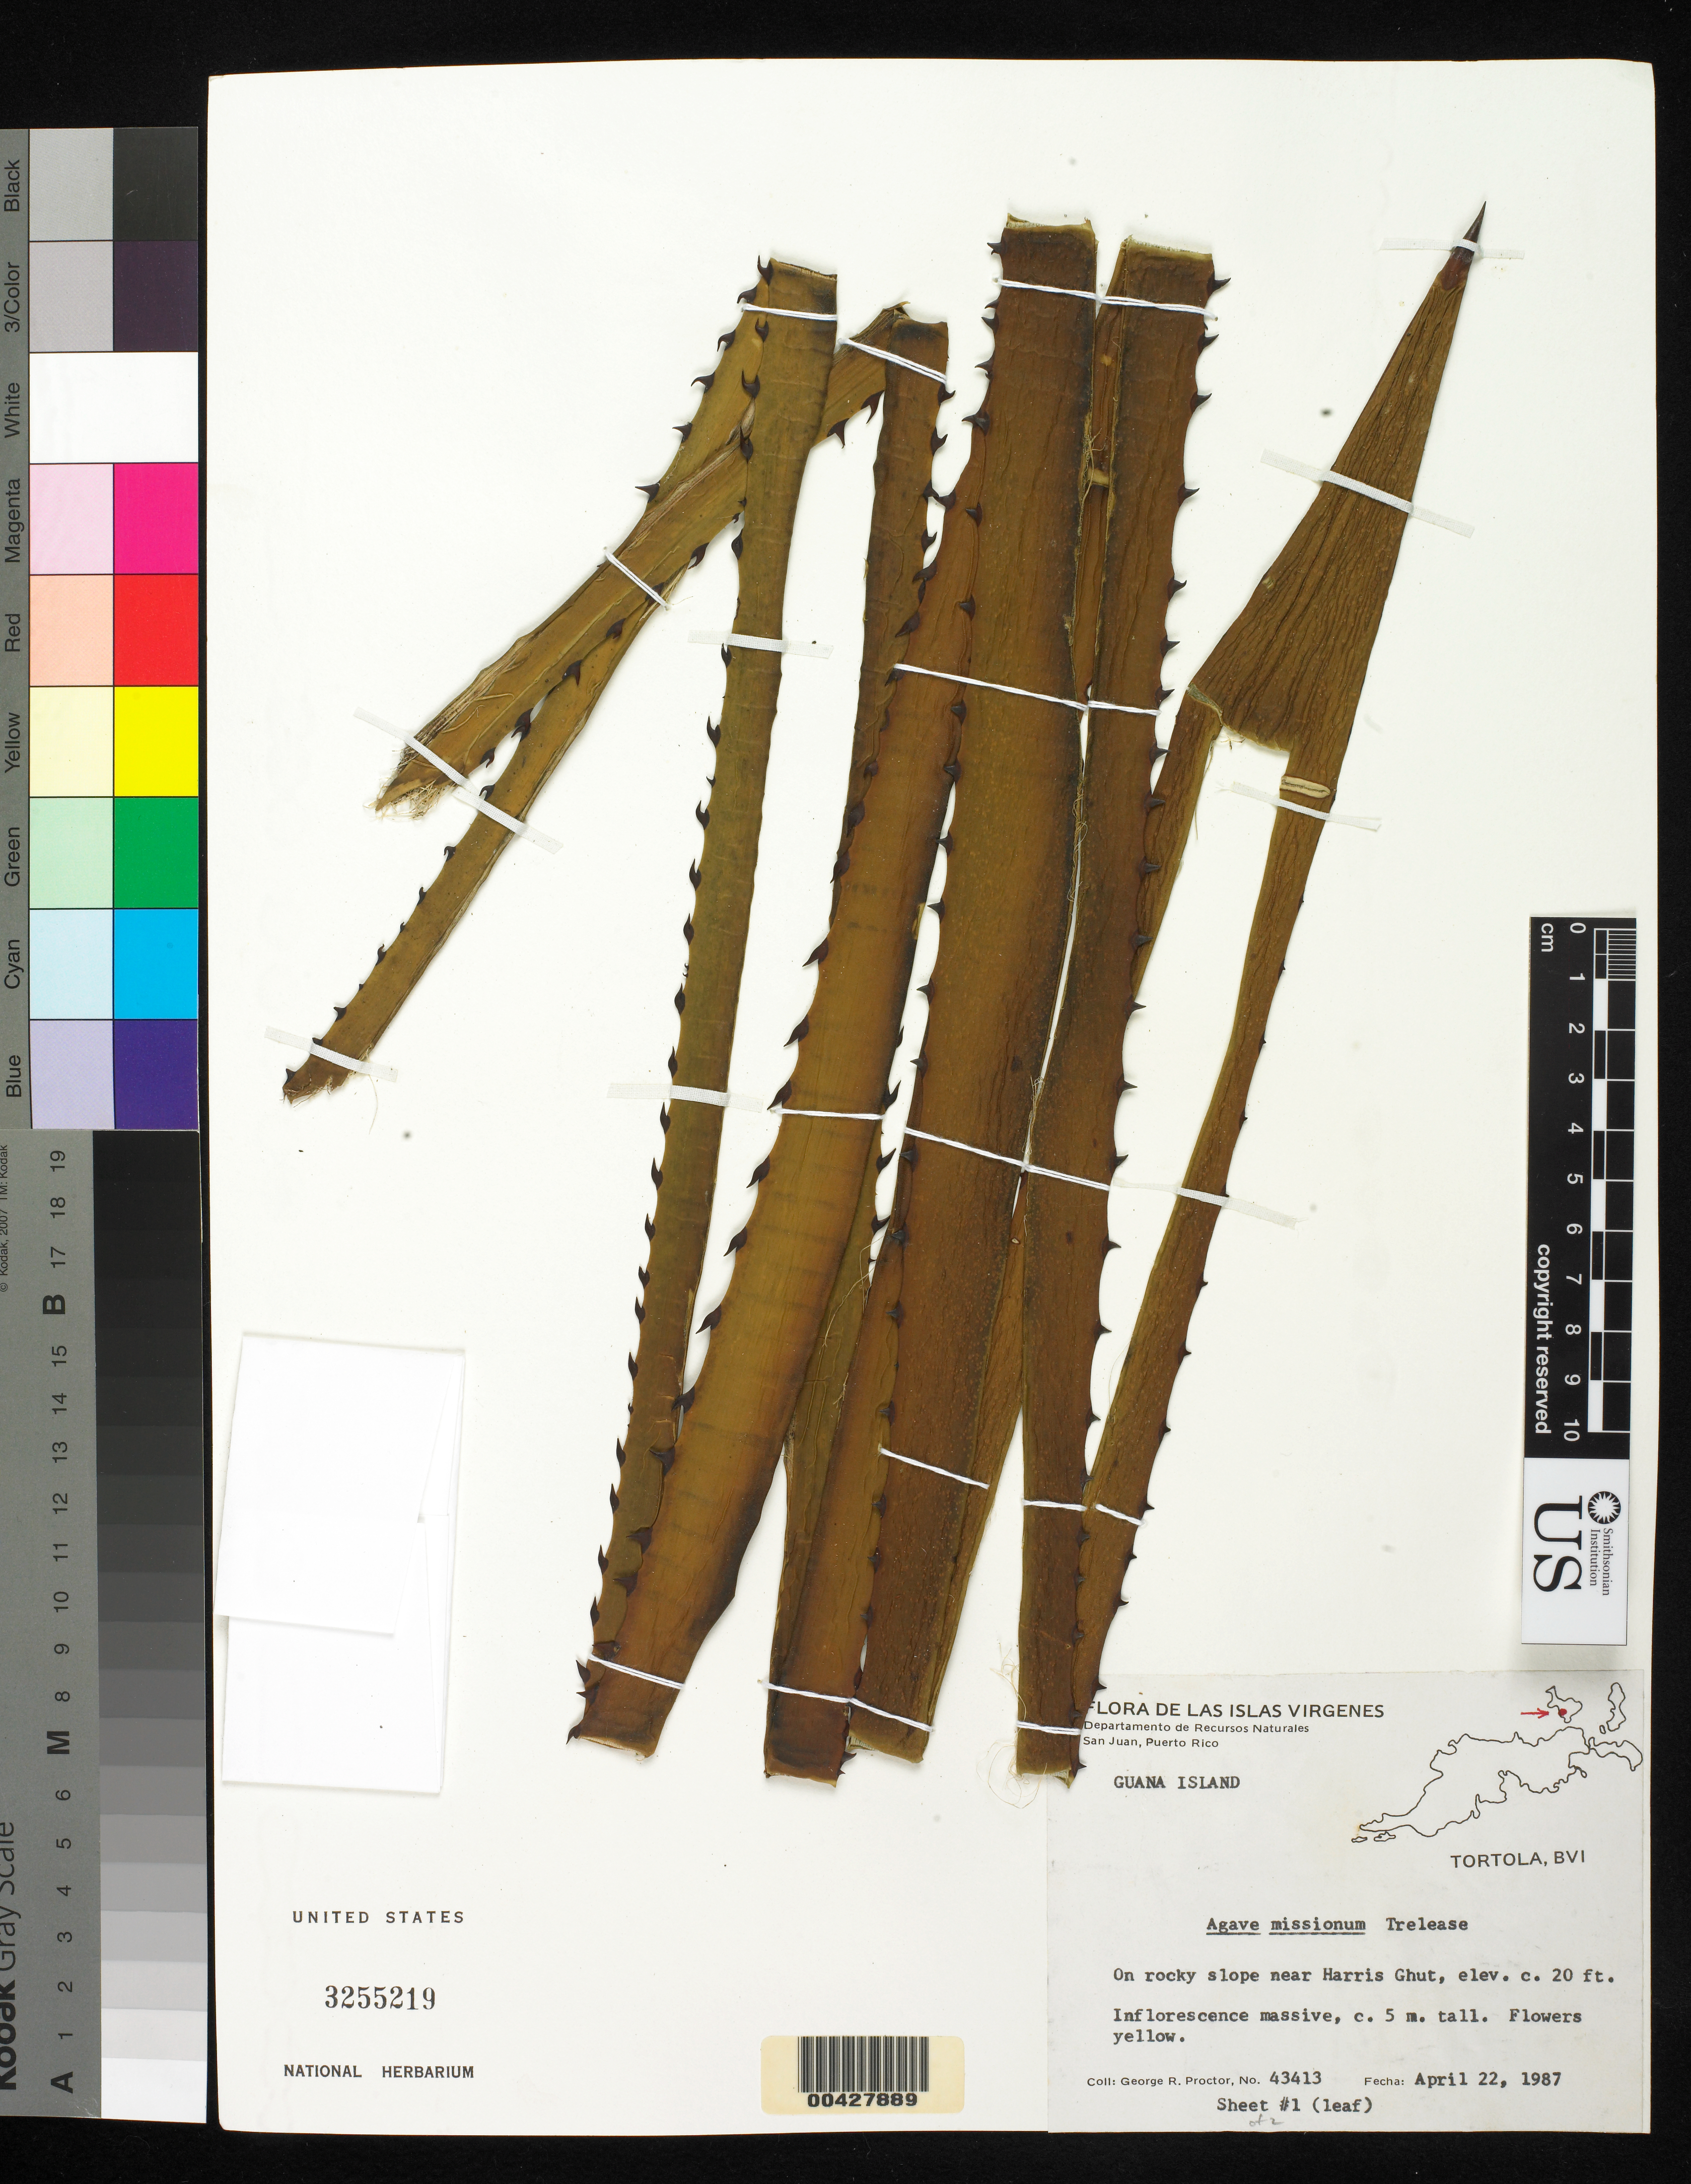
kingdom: Plantae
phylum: Tracheophyta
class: Liliopsida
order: Asparagales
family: Asparagaceae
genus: Agave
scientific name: Agave missionum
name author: Trel.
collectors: G. R. Proctor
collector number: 43413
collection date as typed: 22 Apr 1987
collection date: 1987-04-22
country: British Virgin Islands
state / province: Tortola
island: Tortola Island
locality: Harris ghut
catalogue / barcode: US 3255219